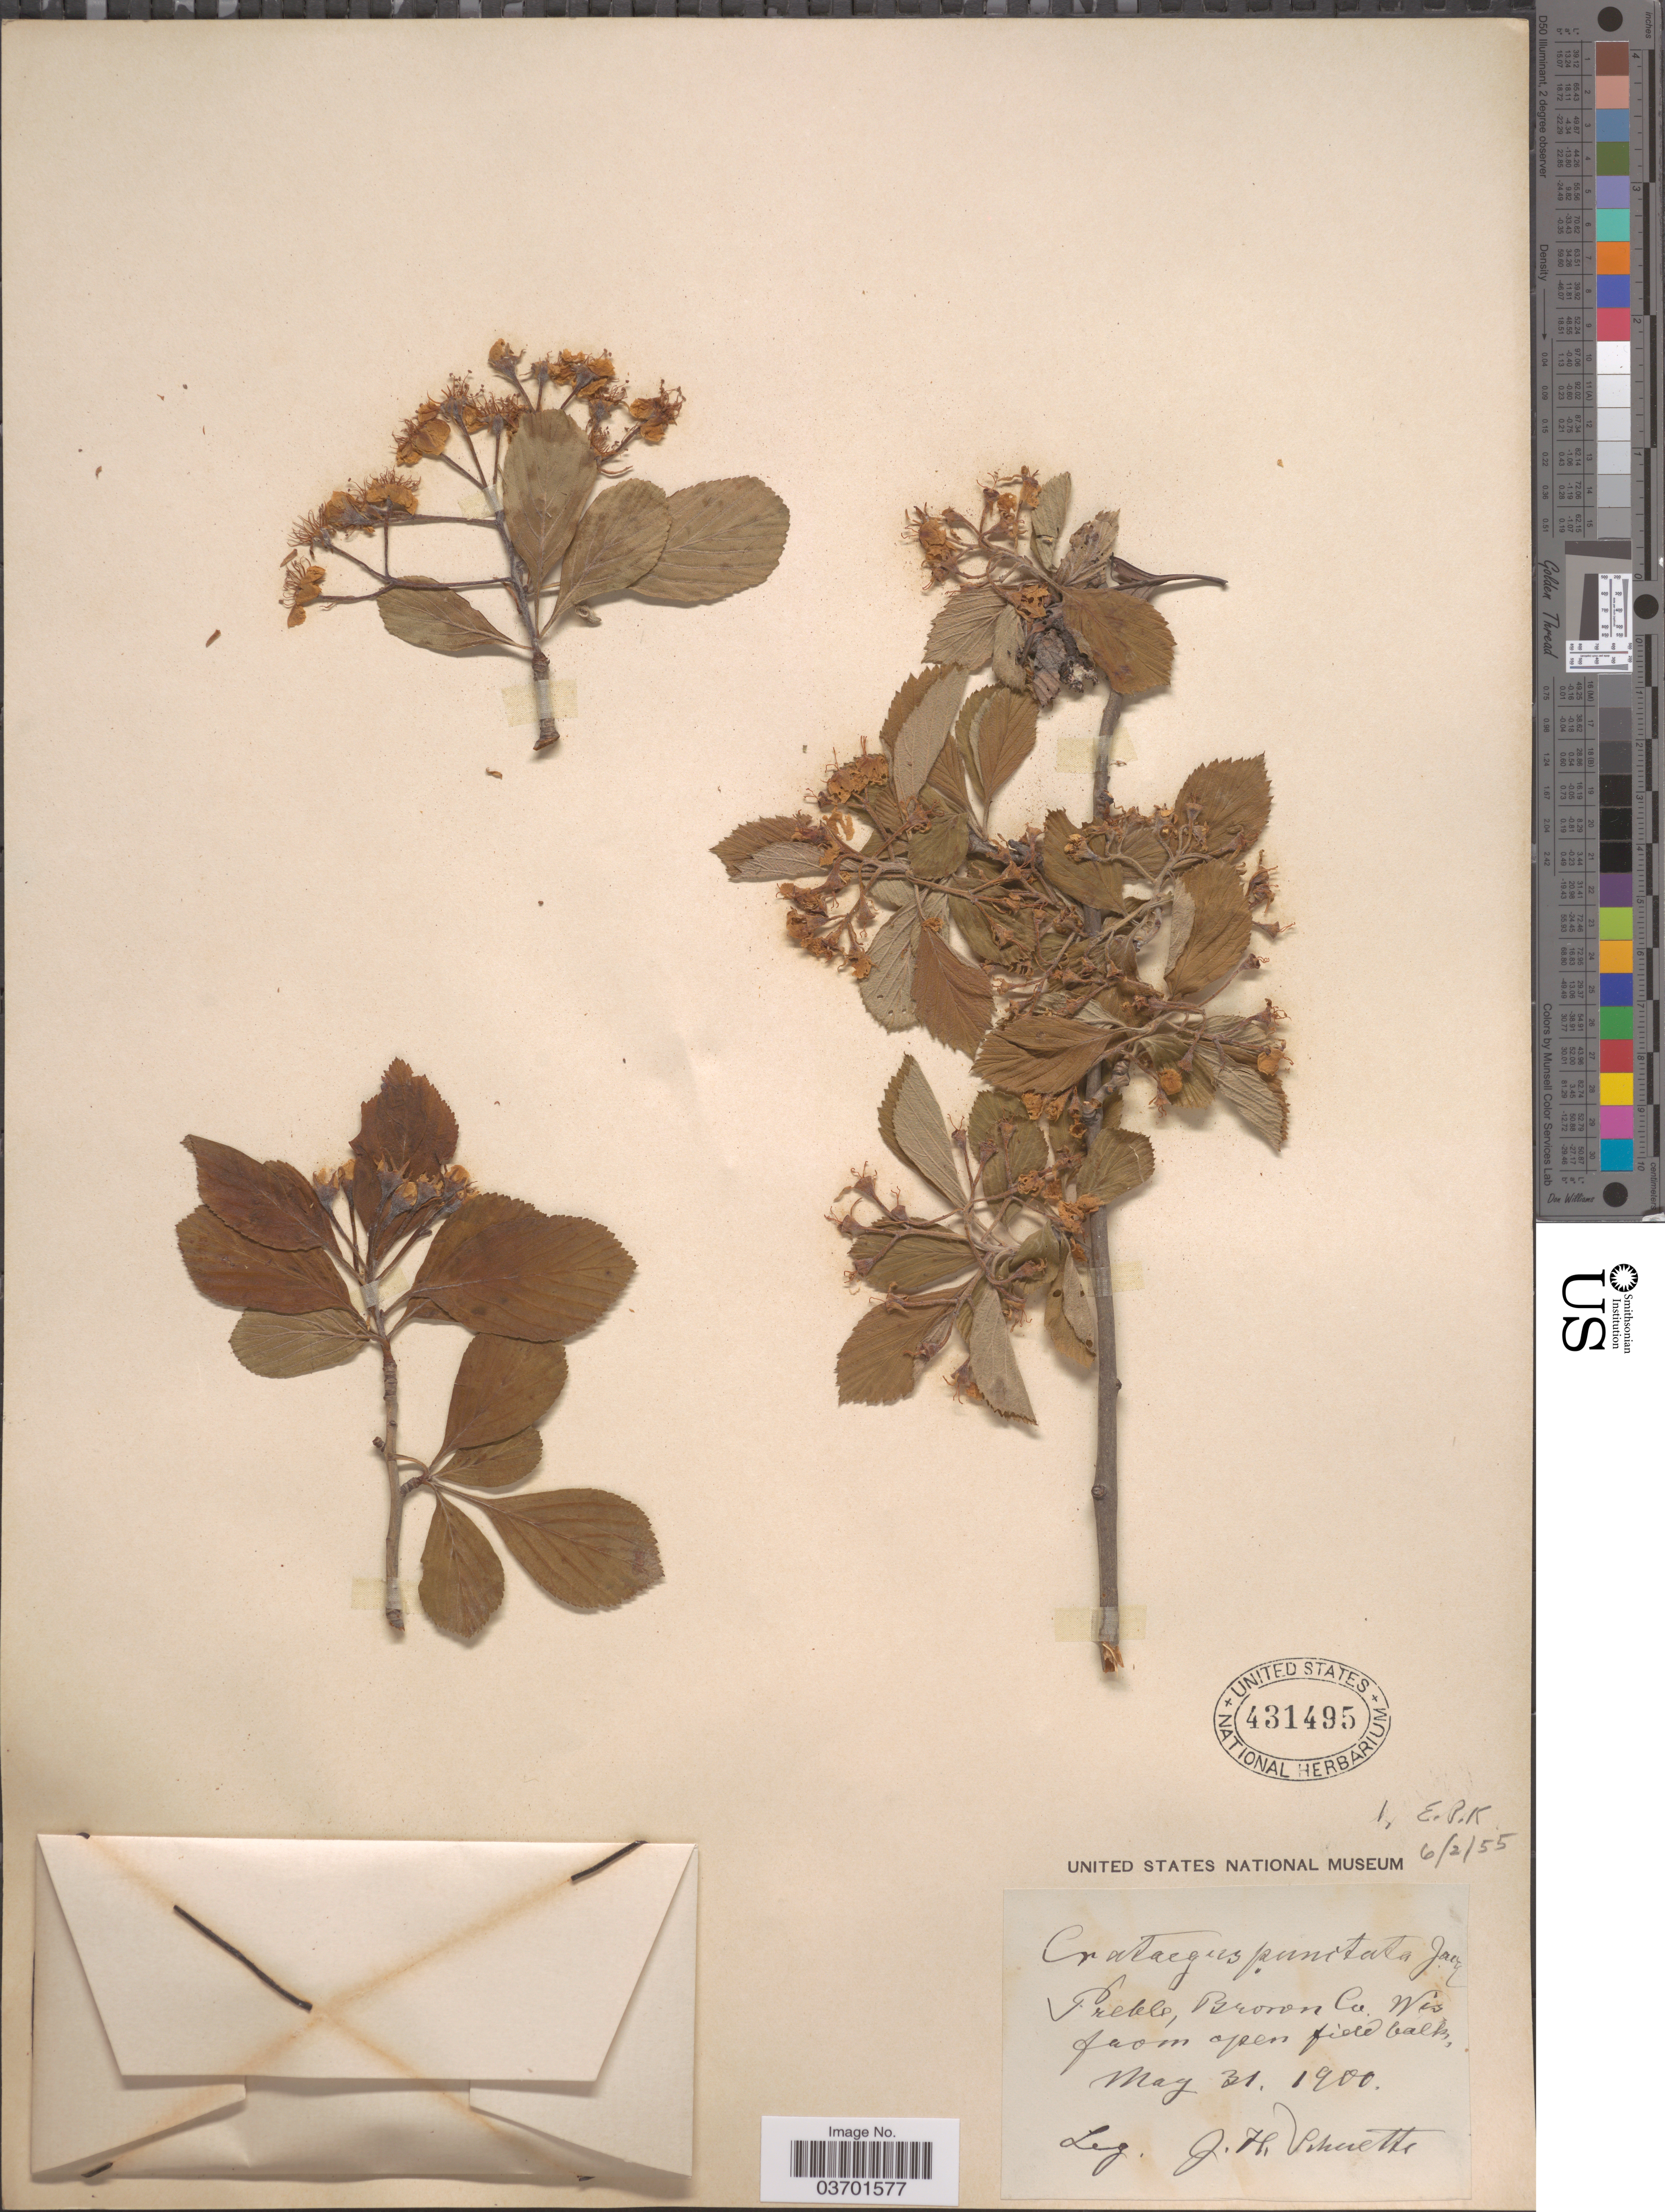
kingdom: Plantae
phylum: Tracheophyta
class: Magnoliopsida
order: Rosales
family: Rosaceae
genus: Crataegus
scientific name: Crataegus punctata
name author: Jacq.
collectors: J. H. Schuette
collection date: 1900-05-31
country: United States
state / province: Wisconsin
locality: Preble, Brown Co.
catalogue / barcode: US 431495